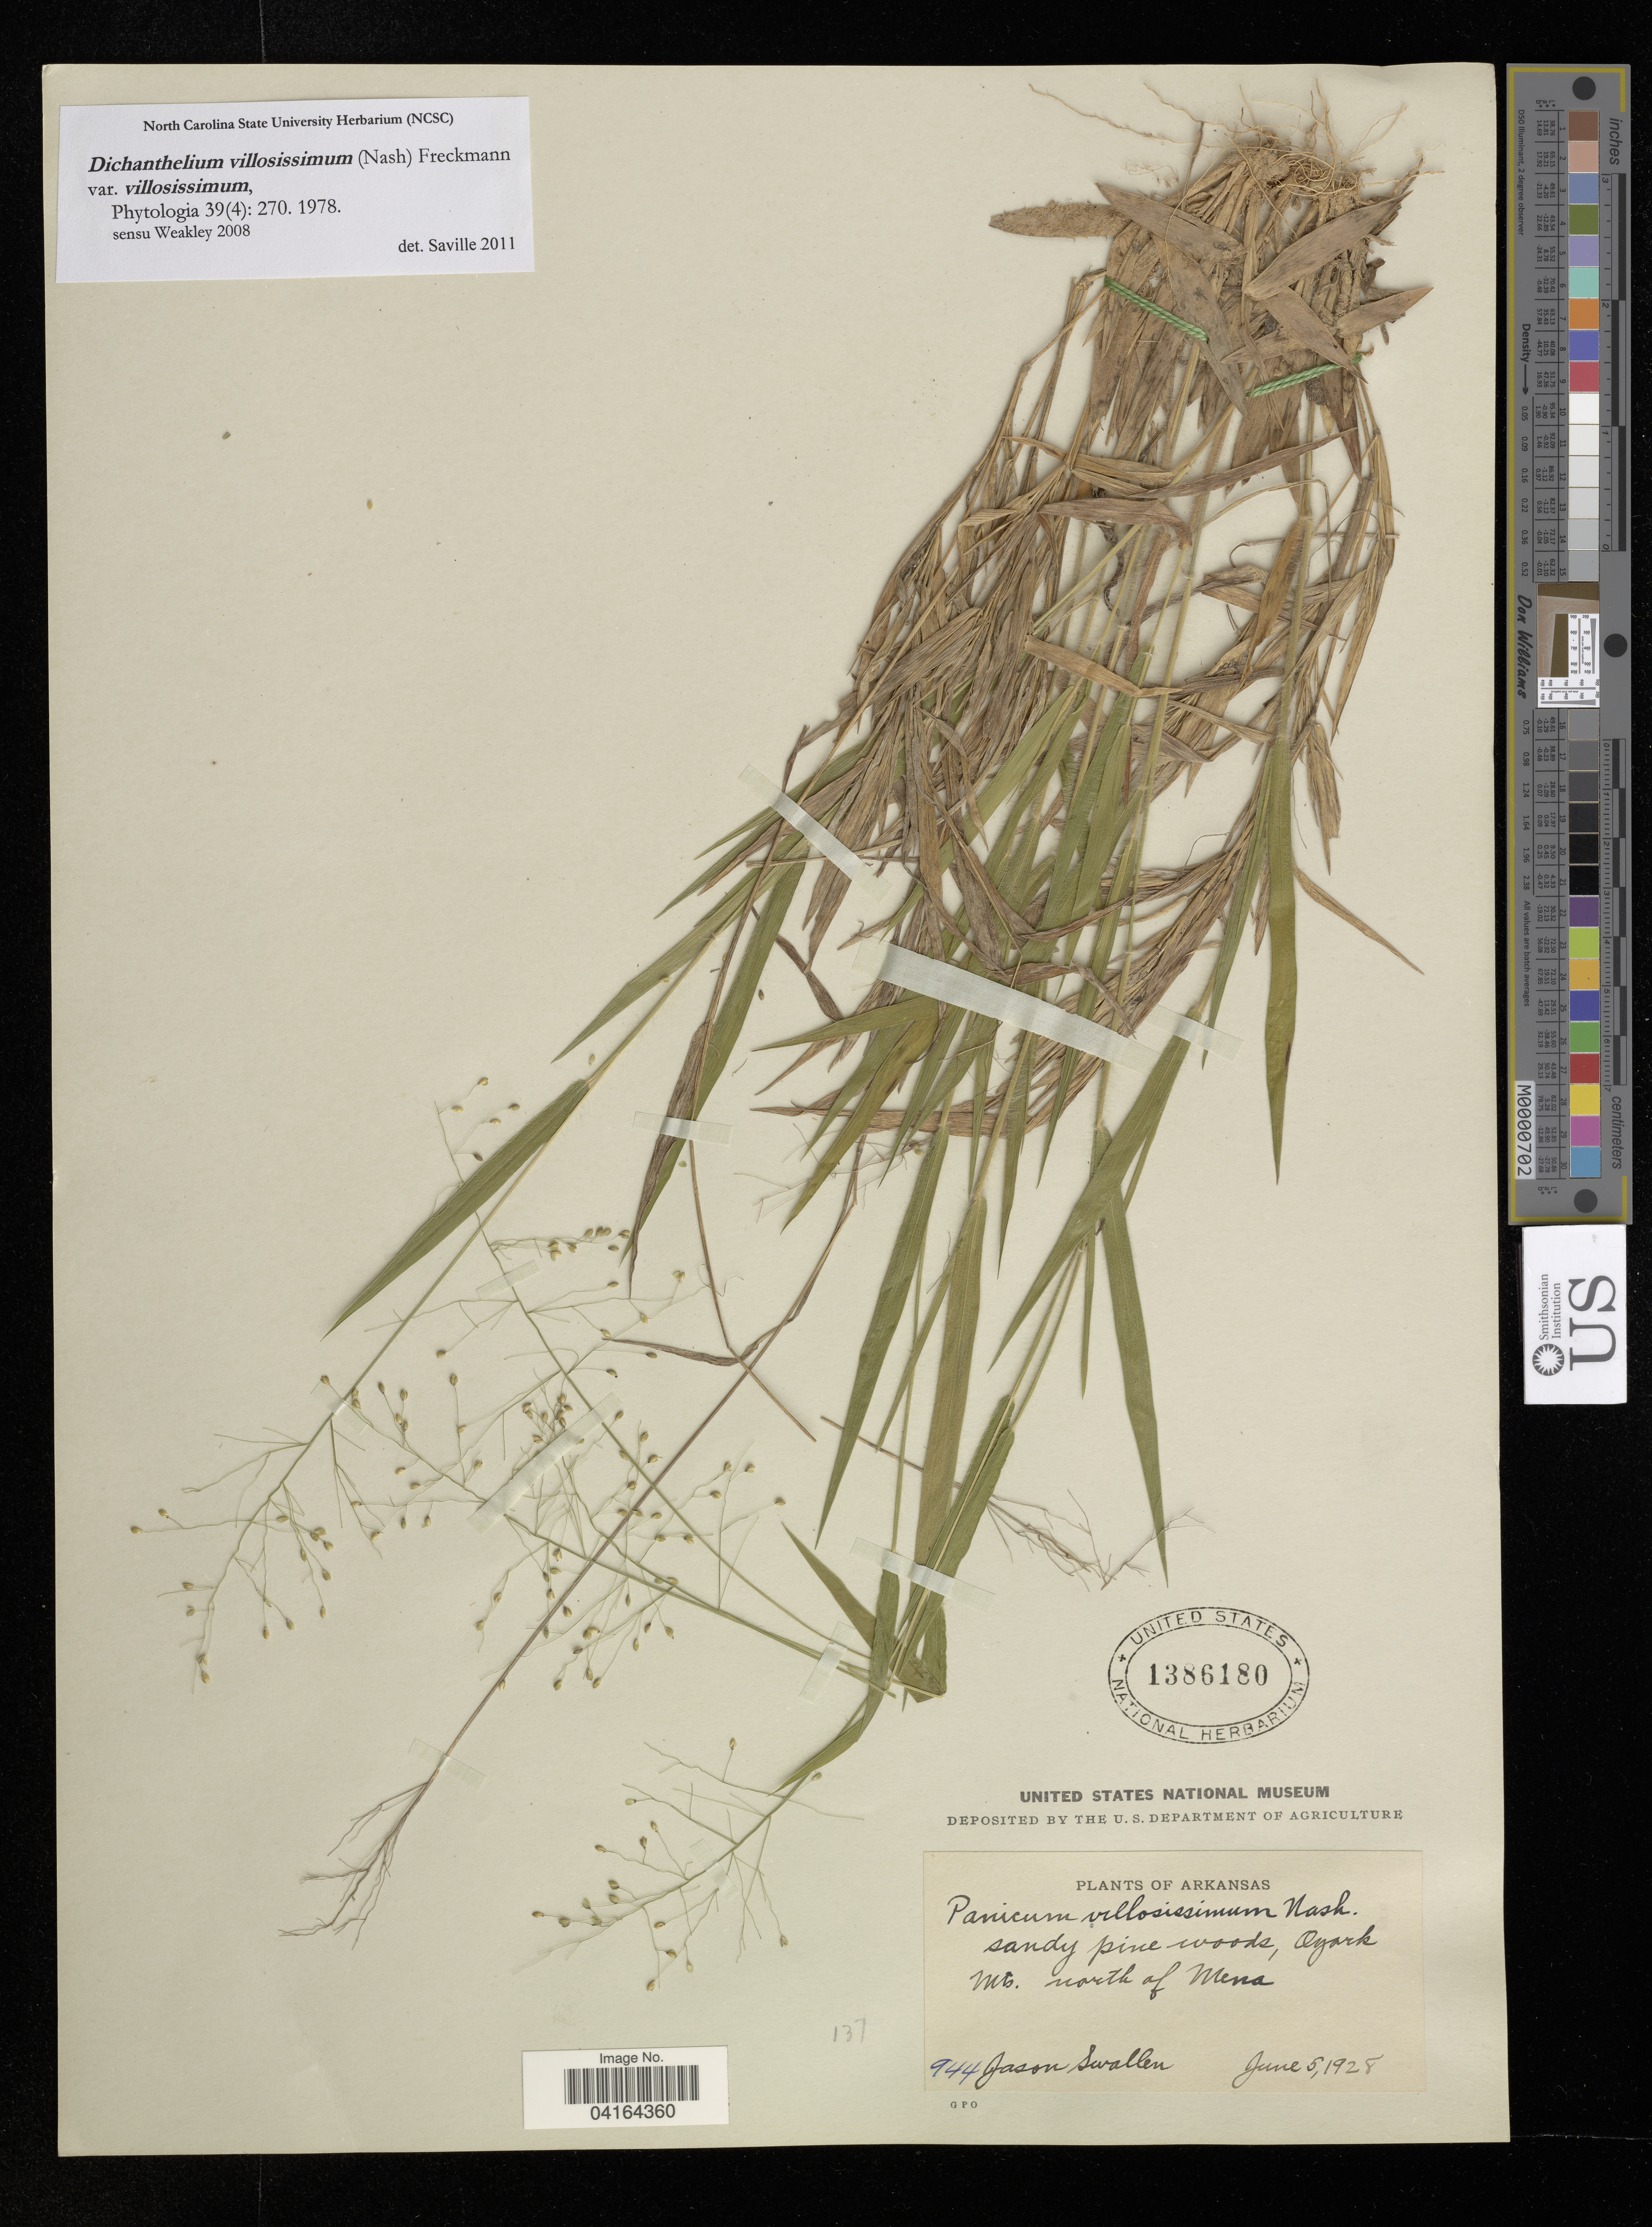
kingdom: Plantae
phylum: Tracheophyta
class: Liliopsida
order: Poales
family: Poaceae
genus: Dichanthelium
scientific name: Dichanthelium villosissimum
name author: (Nash) Freckmann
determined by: Saville, A. C., (NCSC), North Carolina State University (UNITED STATES)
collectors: J. R. Swallen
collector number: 944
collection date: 1928-06-05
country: United States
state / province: Arkansas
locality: Sandy pine woods, Ozark. Mts. north of Mena.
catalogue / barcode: US 1386180